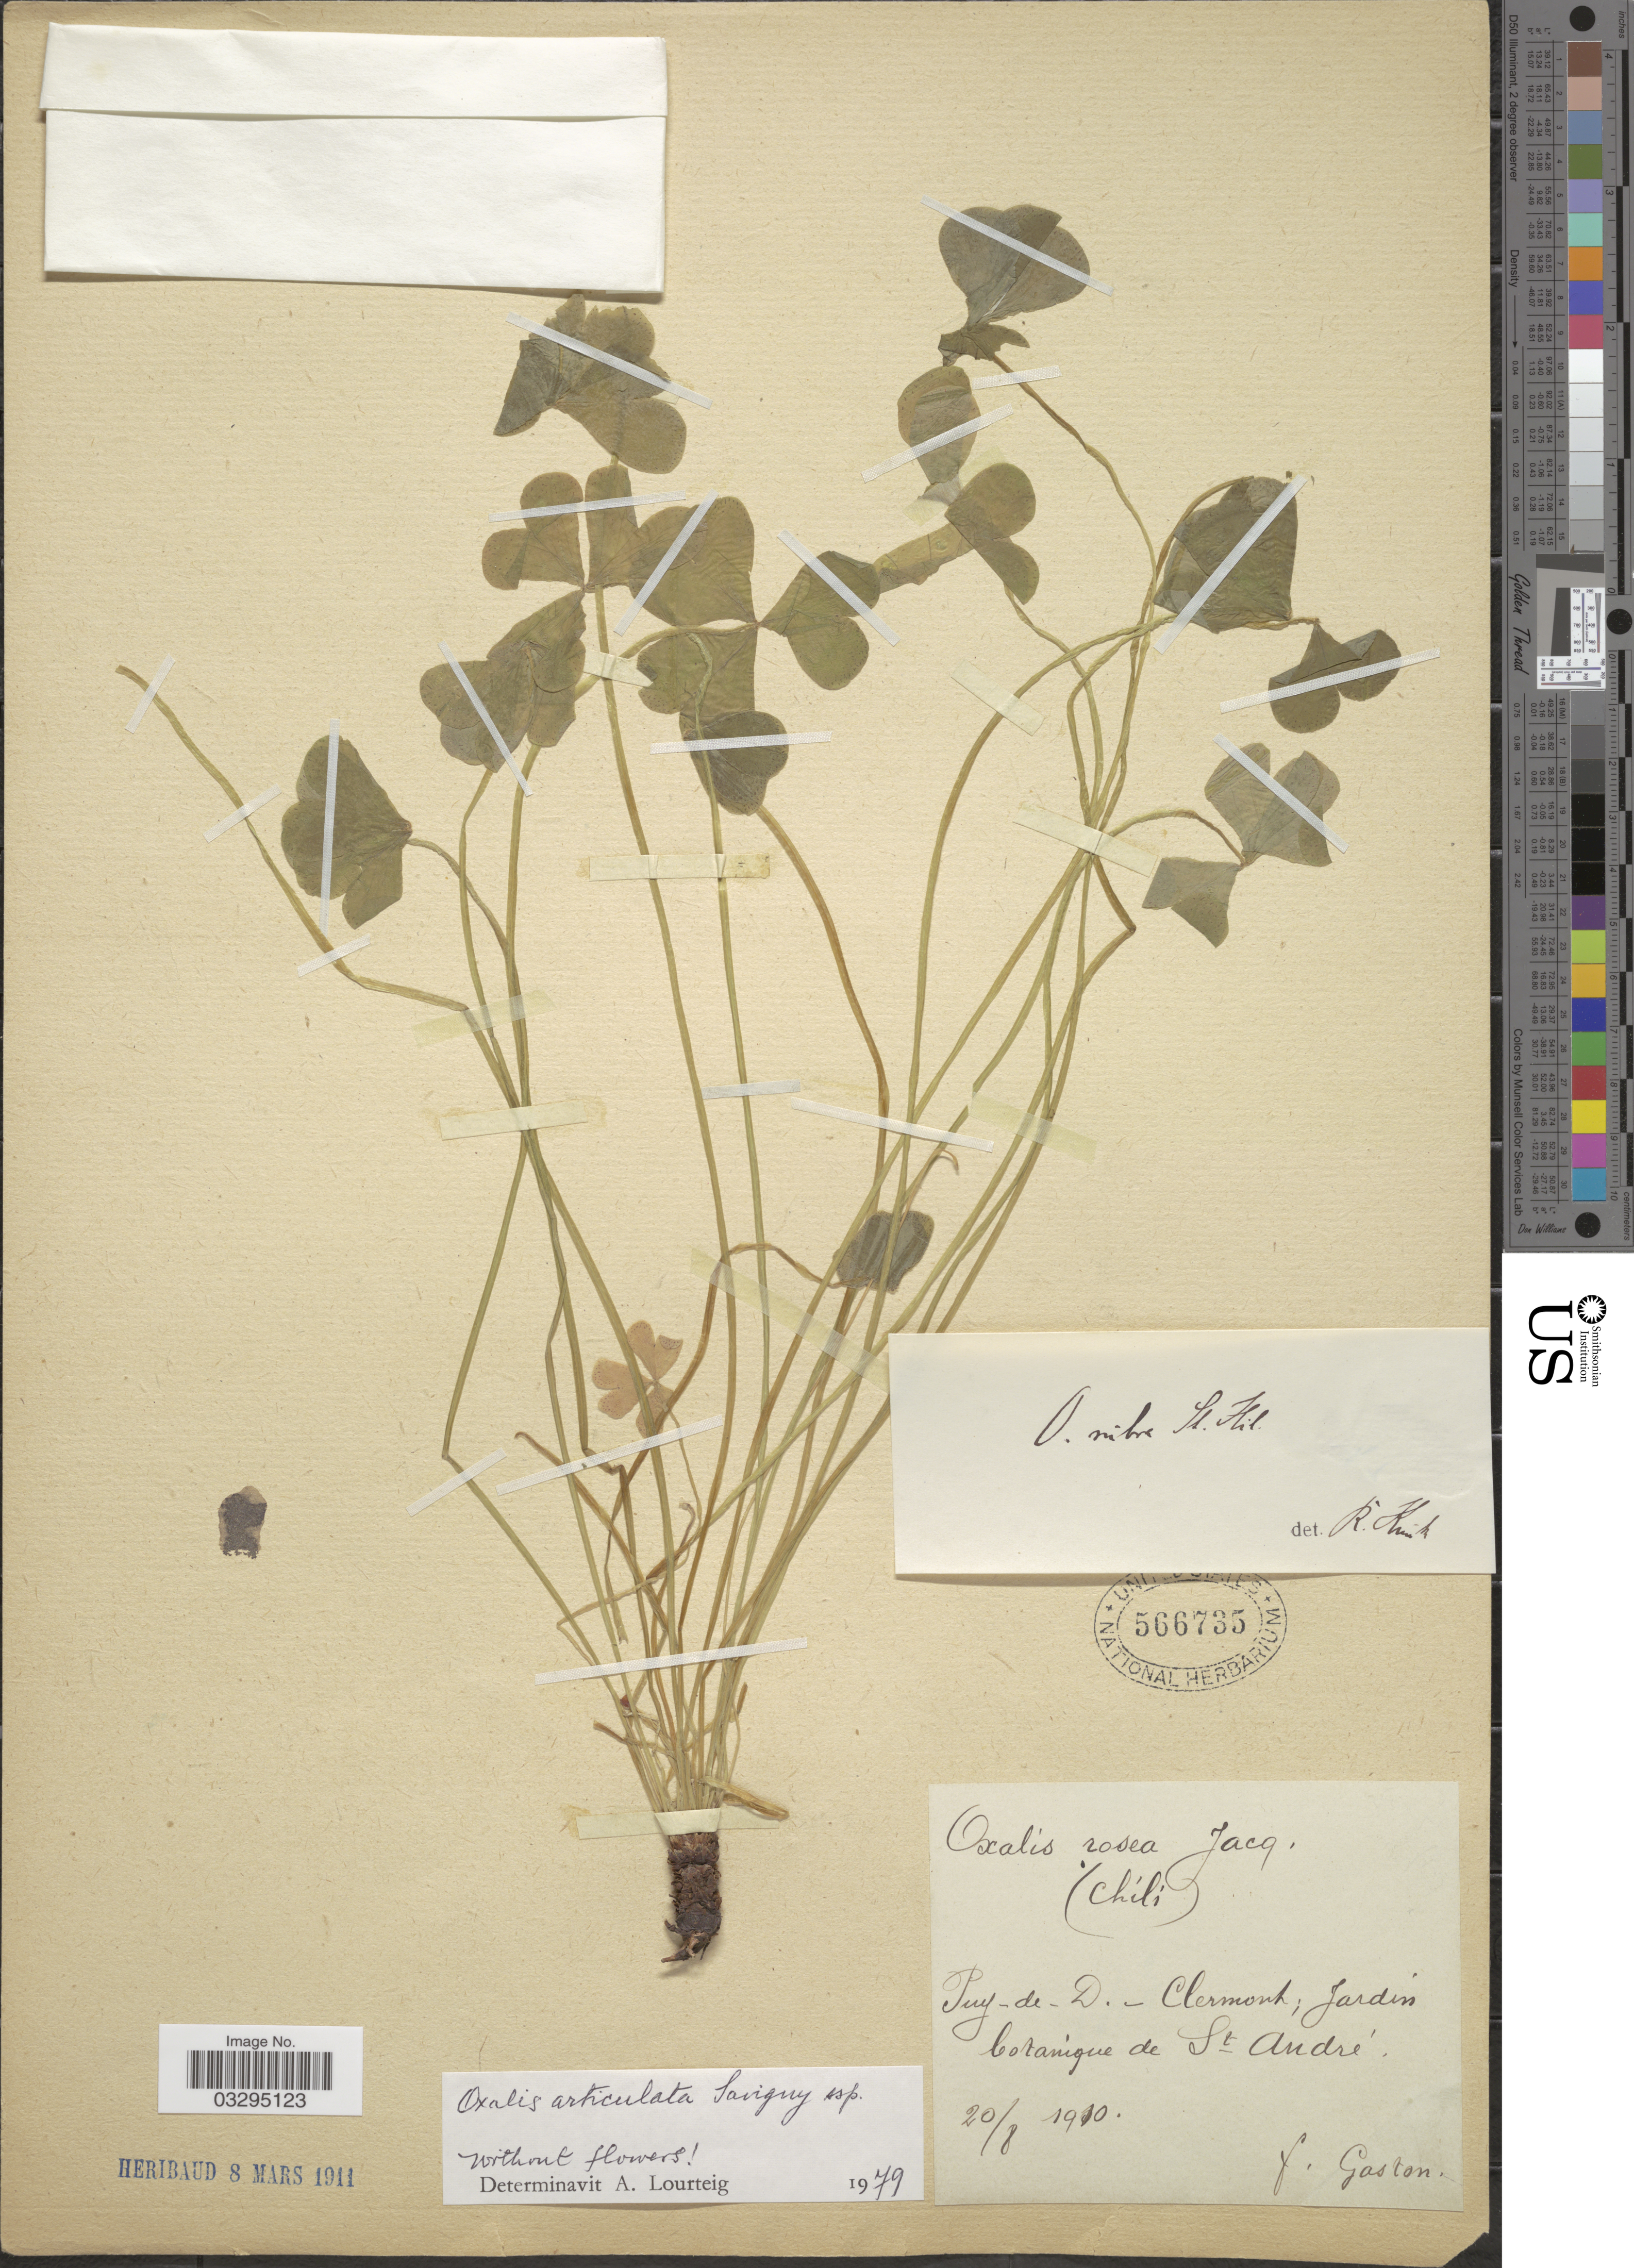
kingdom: Plantae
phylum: Tracheophyta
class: Magnoliopsida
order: Oxalidales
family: Oxalidaceae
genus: Oxalis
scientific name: Oxalis articulata subsp. indet.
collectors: F. Gaston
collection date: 1910-08-20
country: Chile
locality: Puy-de-D. Clermont; Jardin botanique de St André.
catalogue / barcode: US 566735